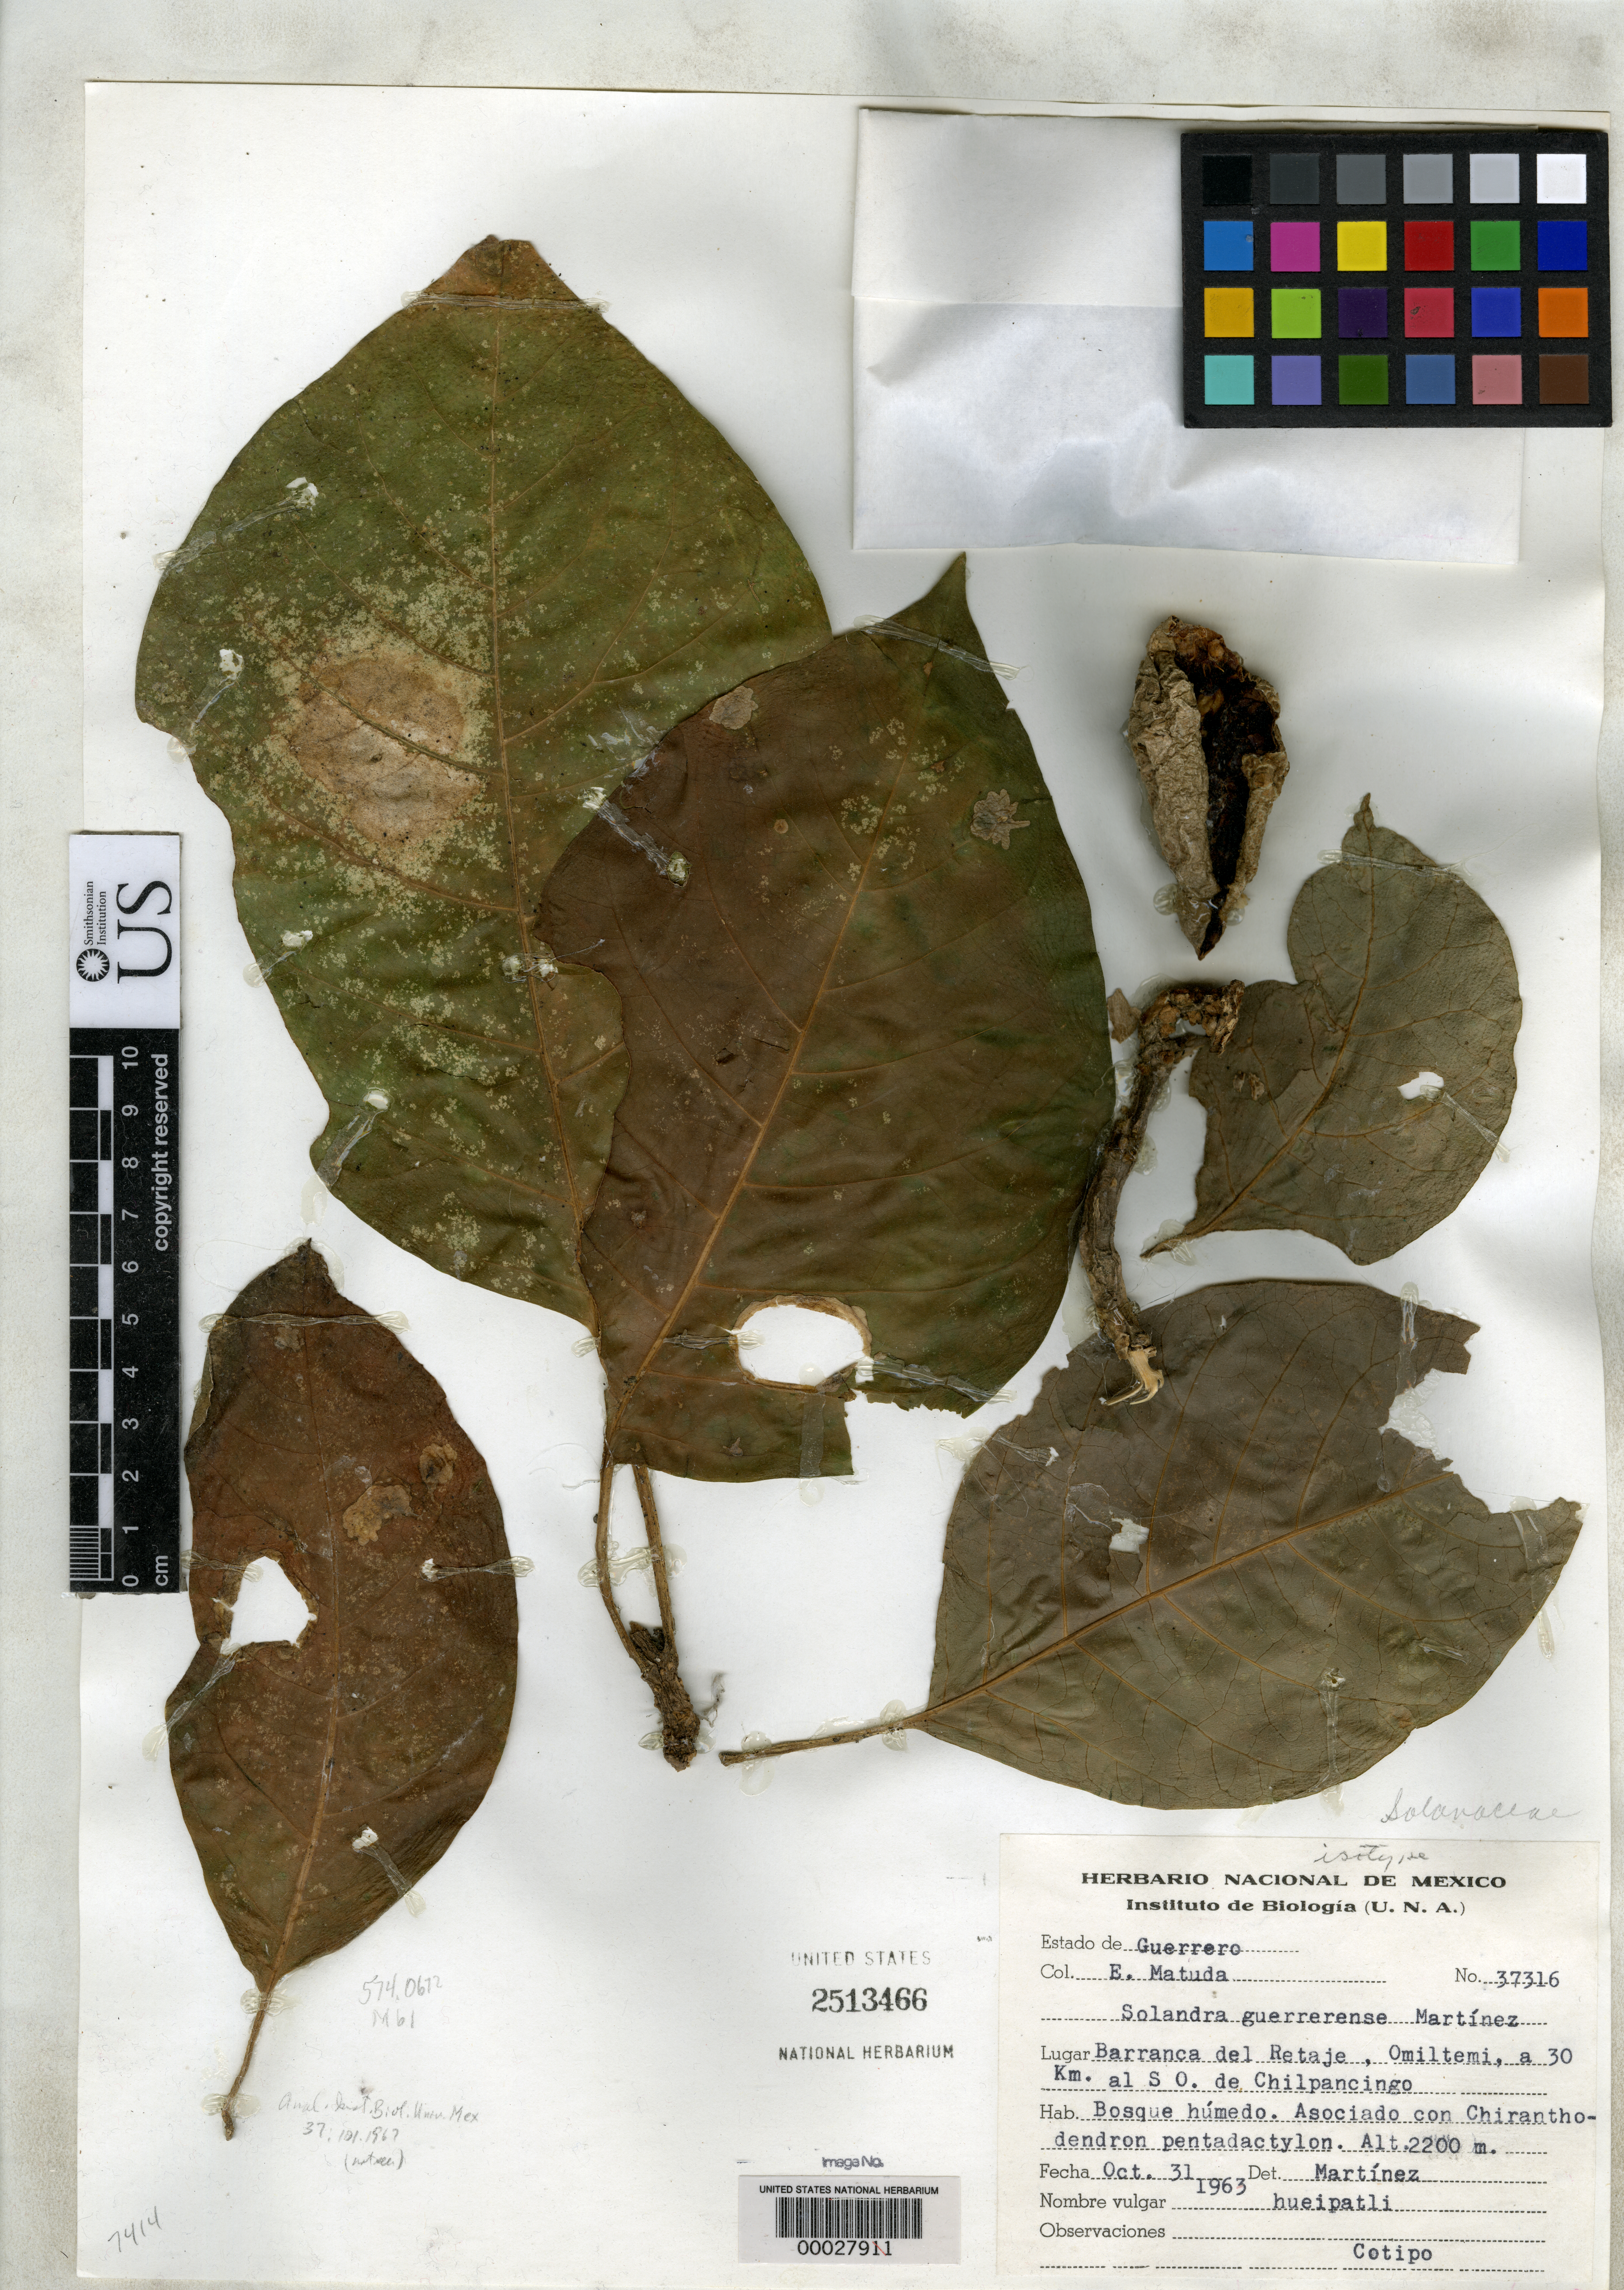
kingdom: Plantae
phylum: Tracheophyta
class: Magnoliopsida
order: Solanales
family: Solanaceae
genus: Solandra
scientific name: Solandra guerrerense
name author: Martínez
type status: Isotype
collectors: E. Matuda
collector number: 37316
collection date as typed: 31 Oct 1963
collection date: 1963-10-31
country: Mexico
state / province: Guerrero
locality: Barranca del Retaje.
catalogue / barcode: US 2513466